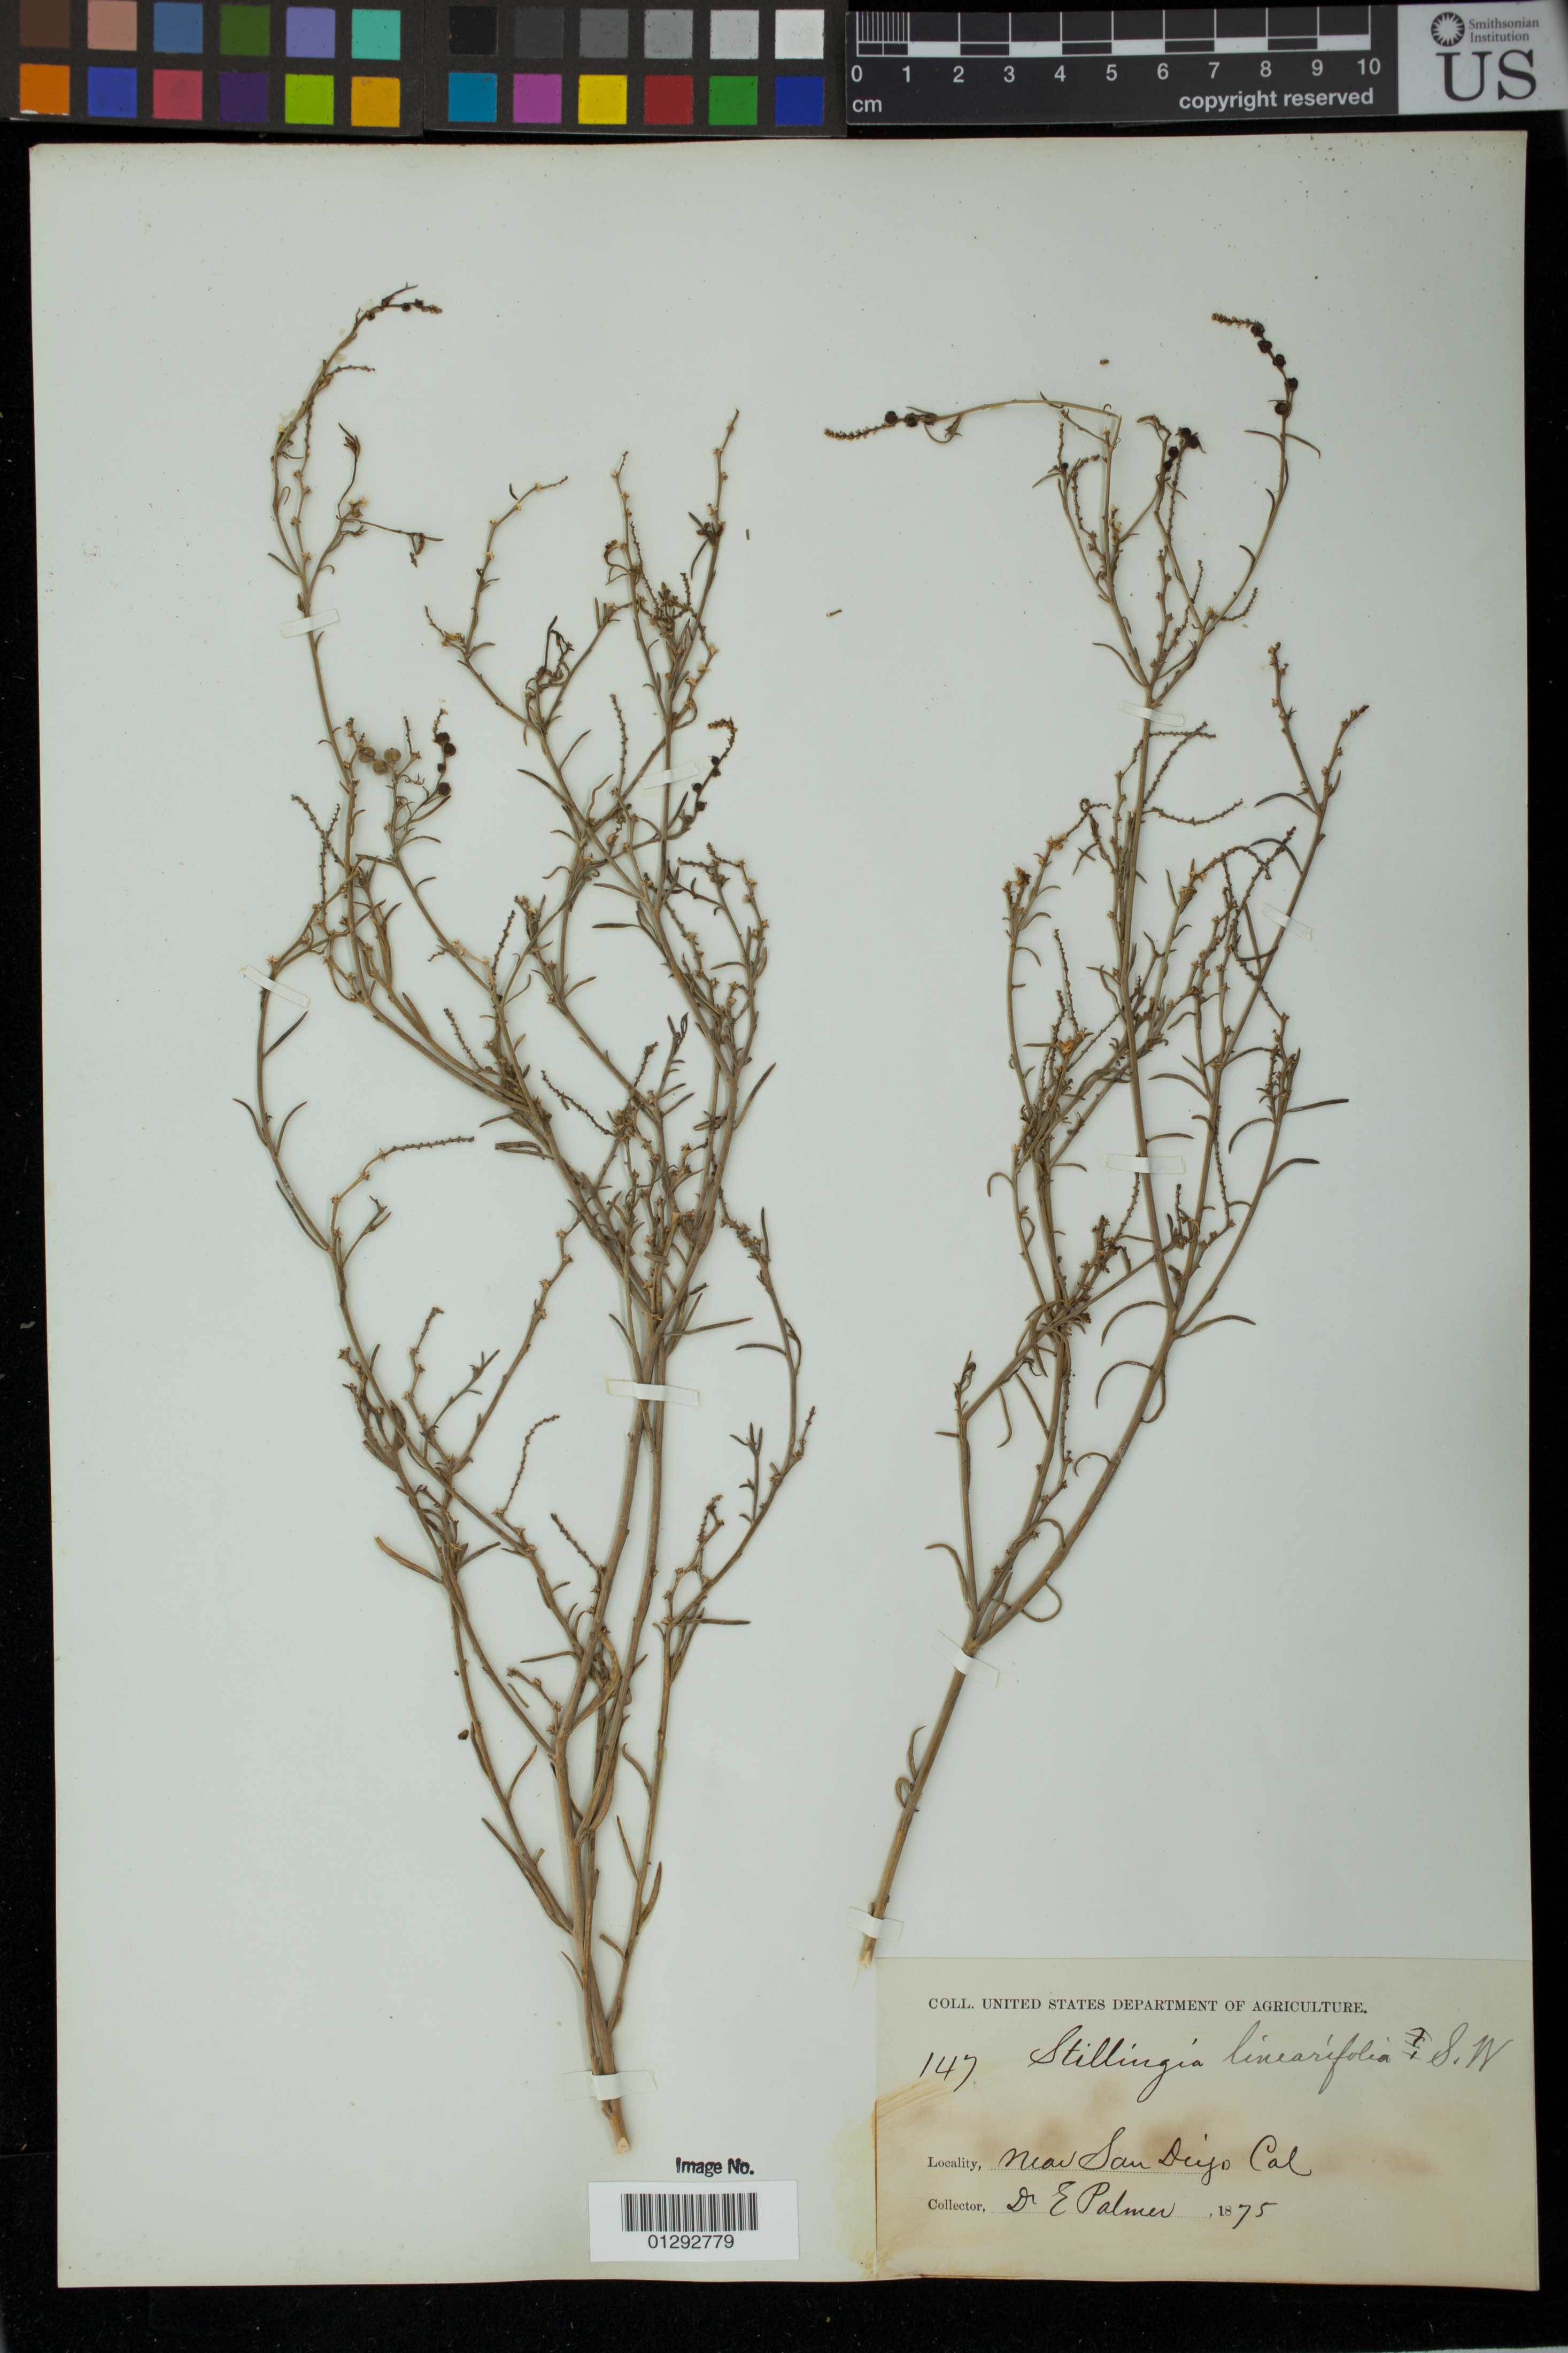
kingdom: Plantae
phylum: Tracheophyta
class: Magnoliopsida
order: Malpighiales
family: Euphorbiaceae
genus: Stillingia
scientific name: Stillingia linearifolia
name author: S. Watson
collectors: E. Palmer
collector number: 147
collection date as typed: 1875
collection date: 1875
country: United States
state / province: California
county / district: San Diego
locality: Near San Diego.